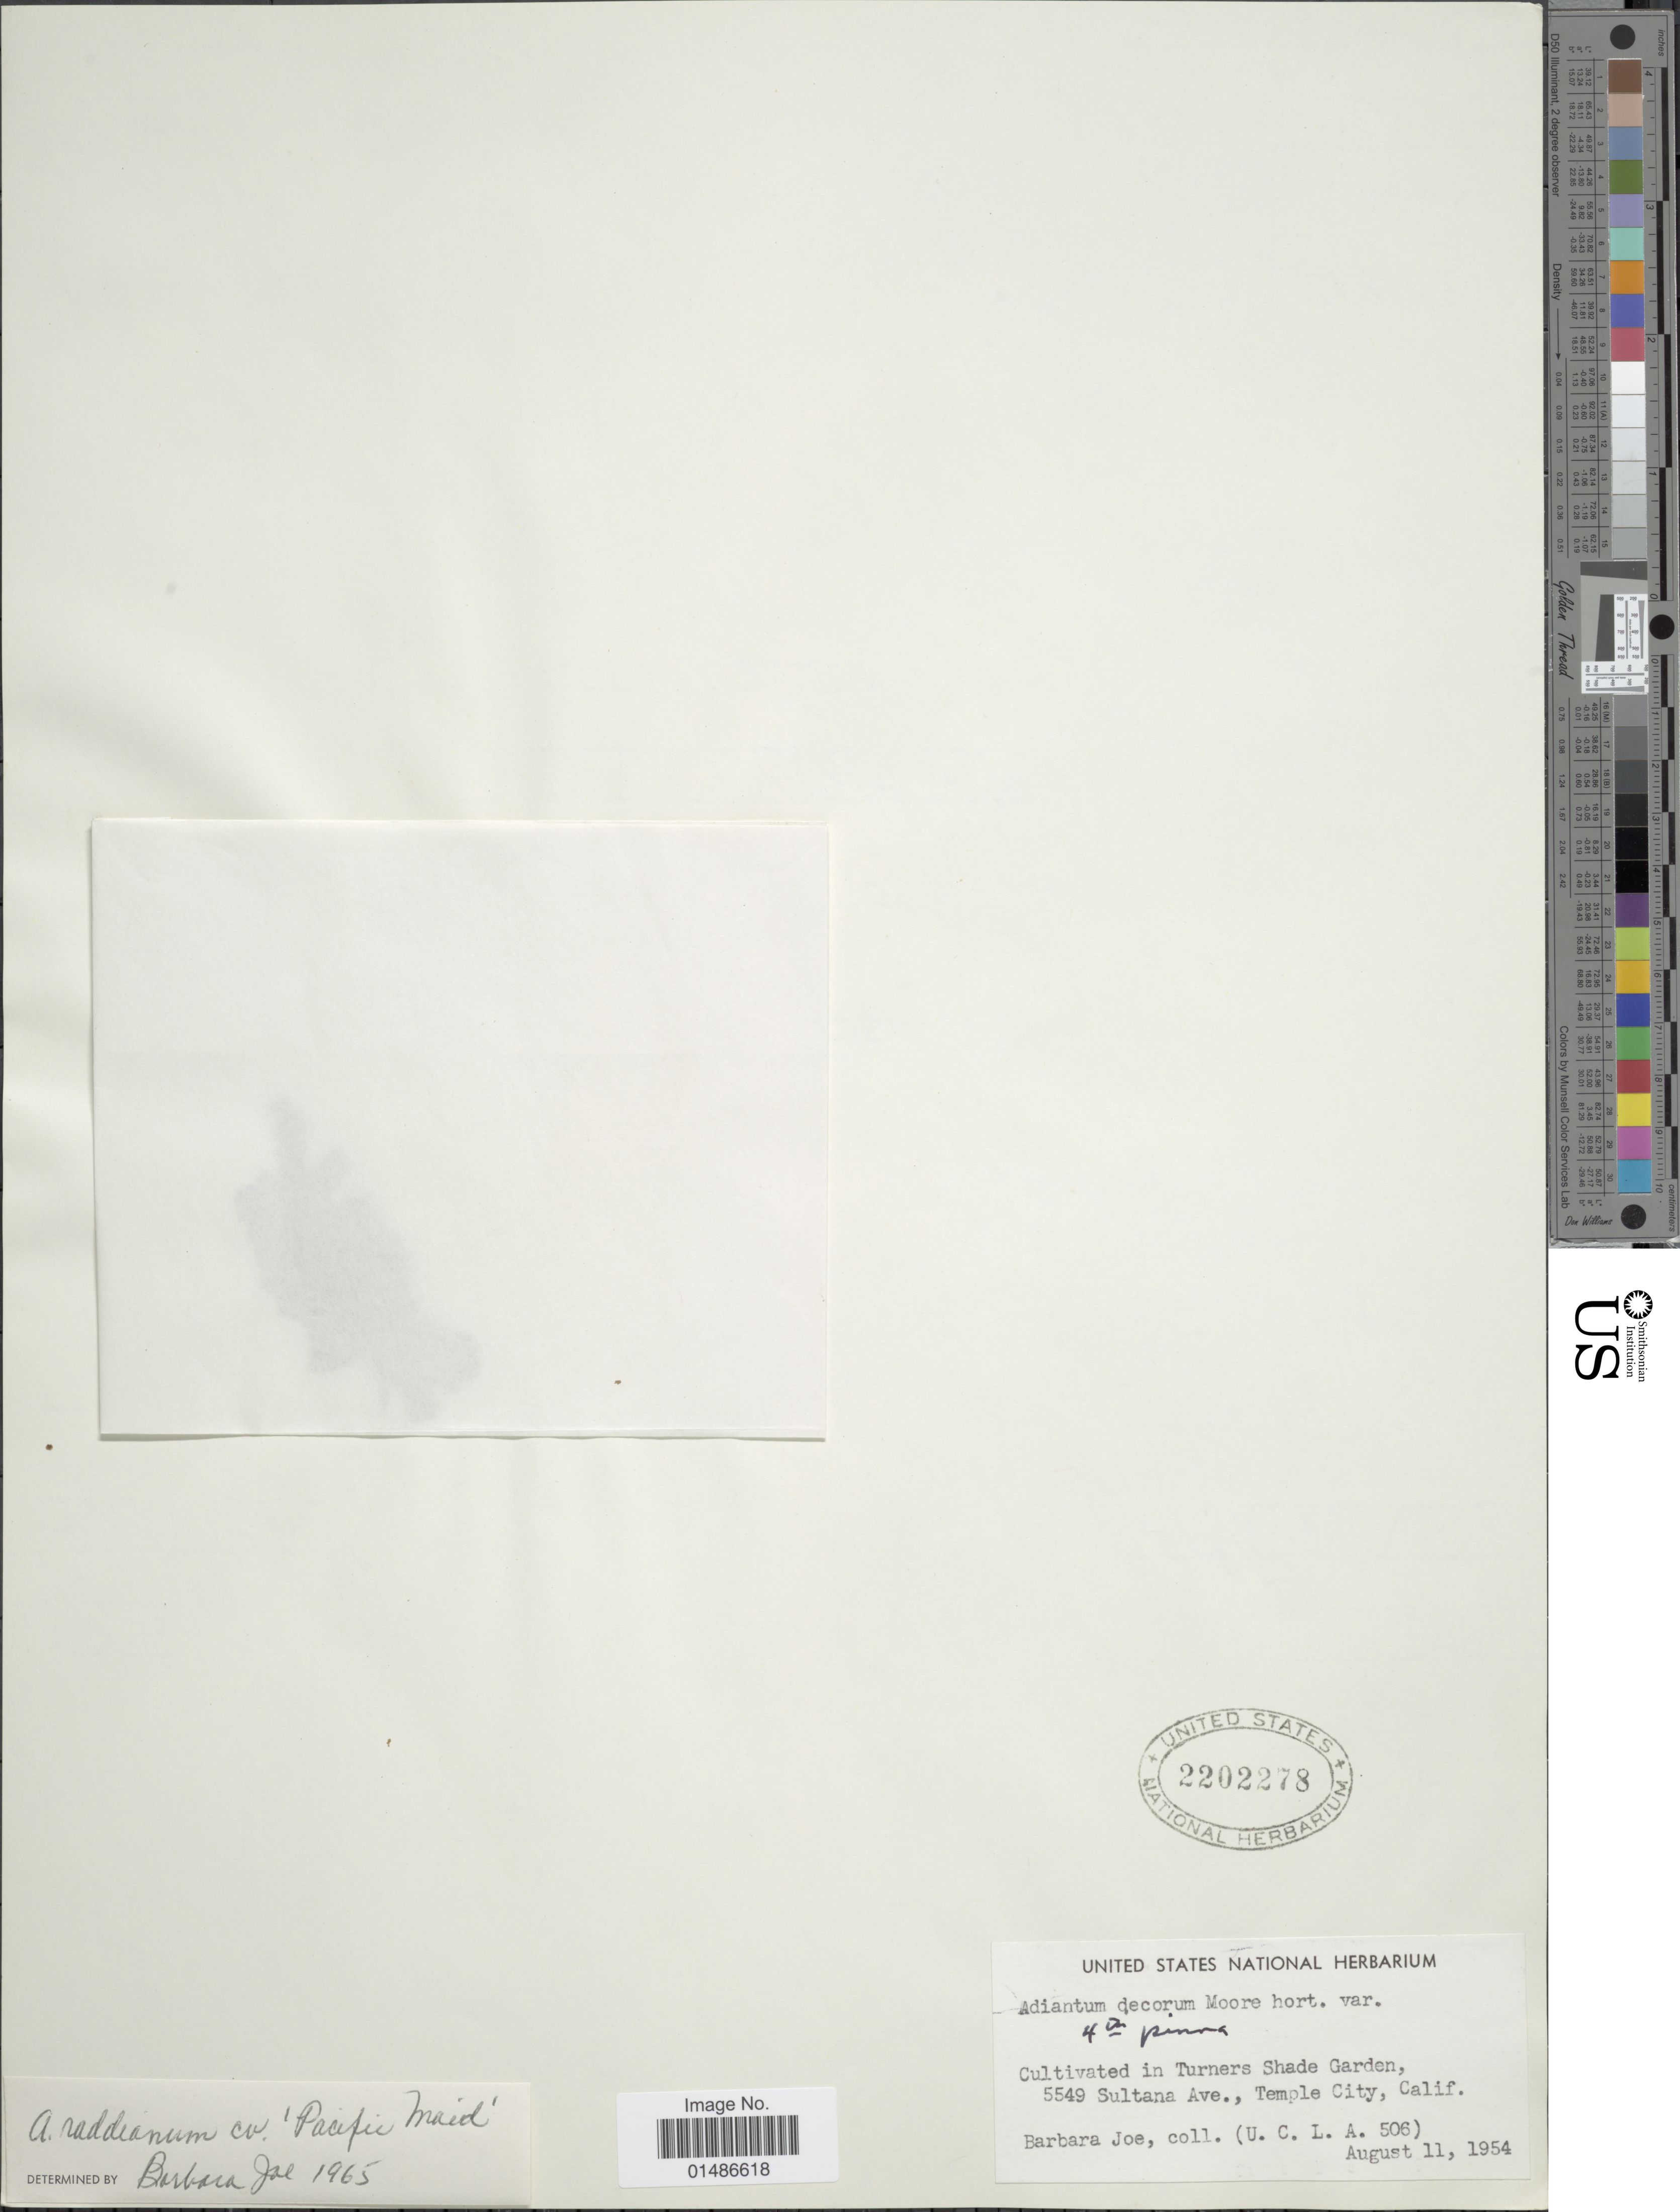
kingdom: Plantae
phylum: Tracheophyta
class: Polypodiopsida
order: Polypodiales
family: Pteridaceae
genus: Adiantum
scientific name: Adiantum raddianum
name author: C. Presl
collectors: B. Joe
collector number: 506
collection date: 1954-08-11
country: United States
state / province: California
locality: Cultivated in Turners Shade Garden, 5549 Sultana Ave., Temple City.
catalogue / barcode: US 2202278